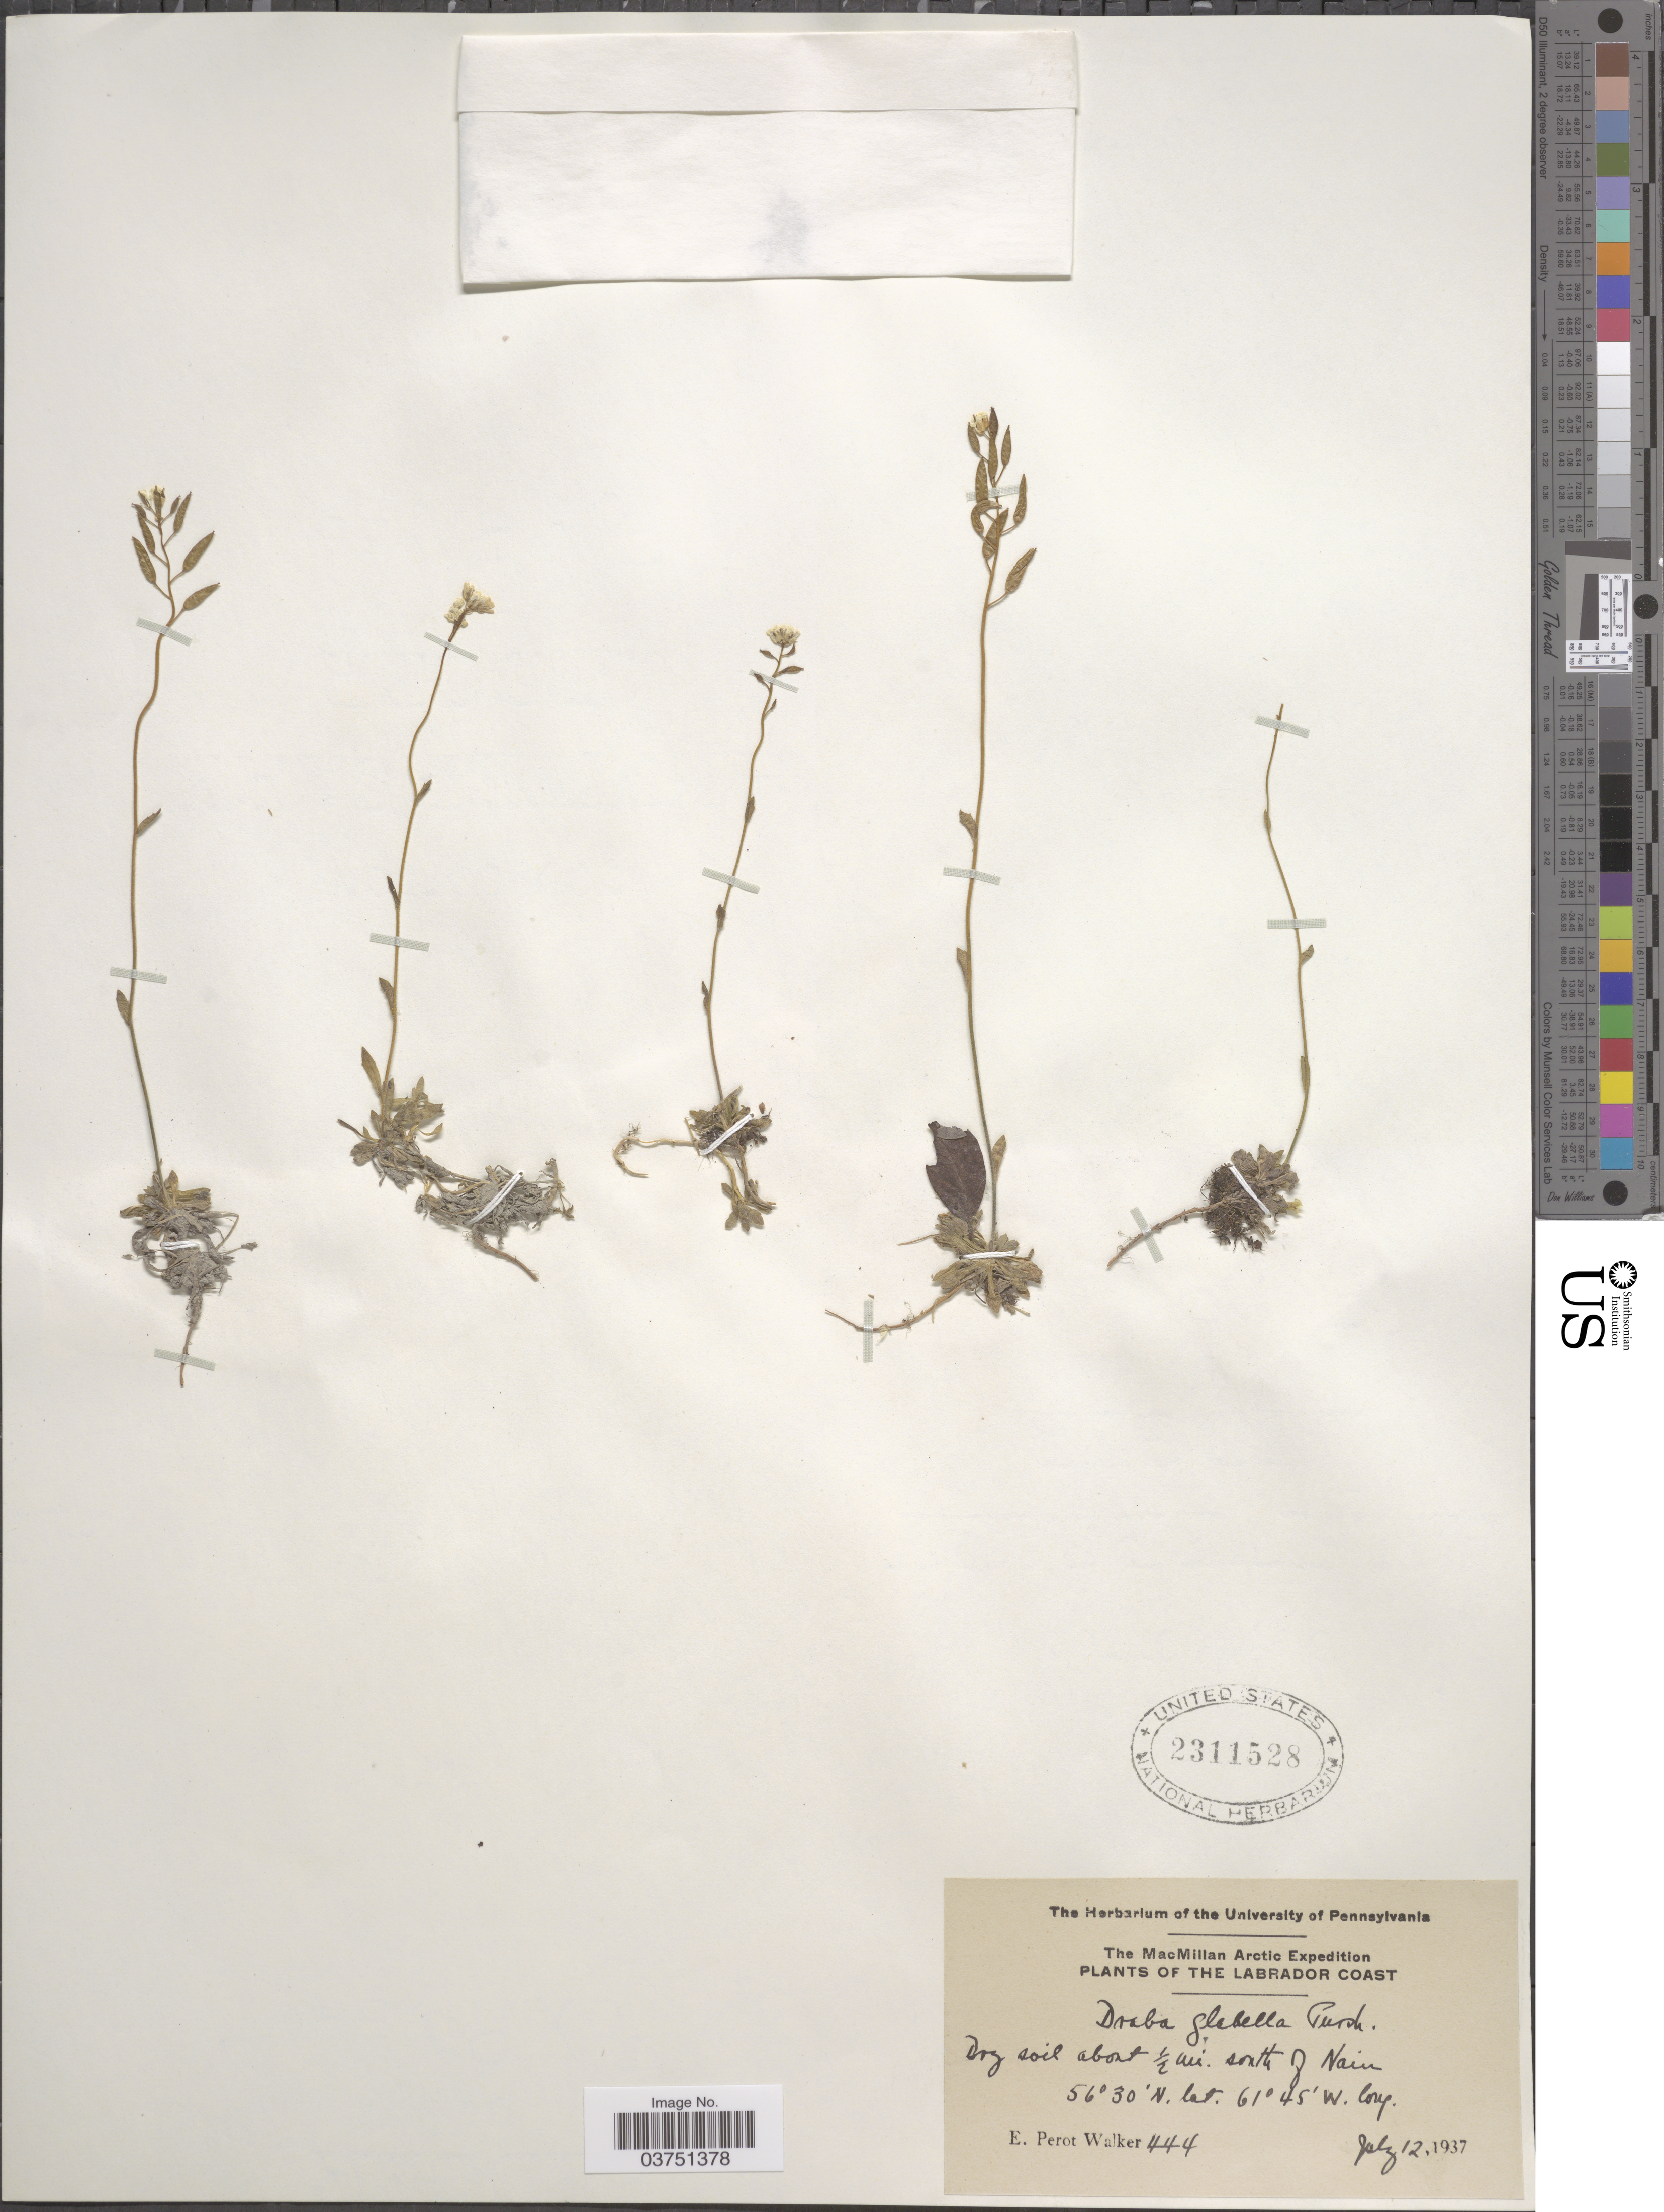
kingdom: Plantae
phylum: Tracheophyta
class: Magnoliopsida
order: Brassicales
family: Brassicaceae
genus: Draba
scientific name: Draba glabella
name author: Pursh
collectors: E. Walker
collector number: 444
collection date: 1937-07-12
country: Canada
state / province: Newfoundland and Labrador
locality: Labrador Coast; about 1/2 mi. south of Nain.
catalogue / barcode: US 2311528